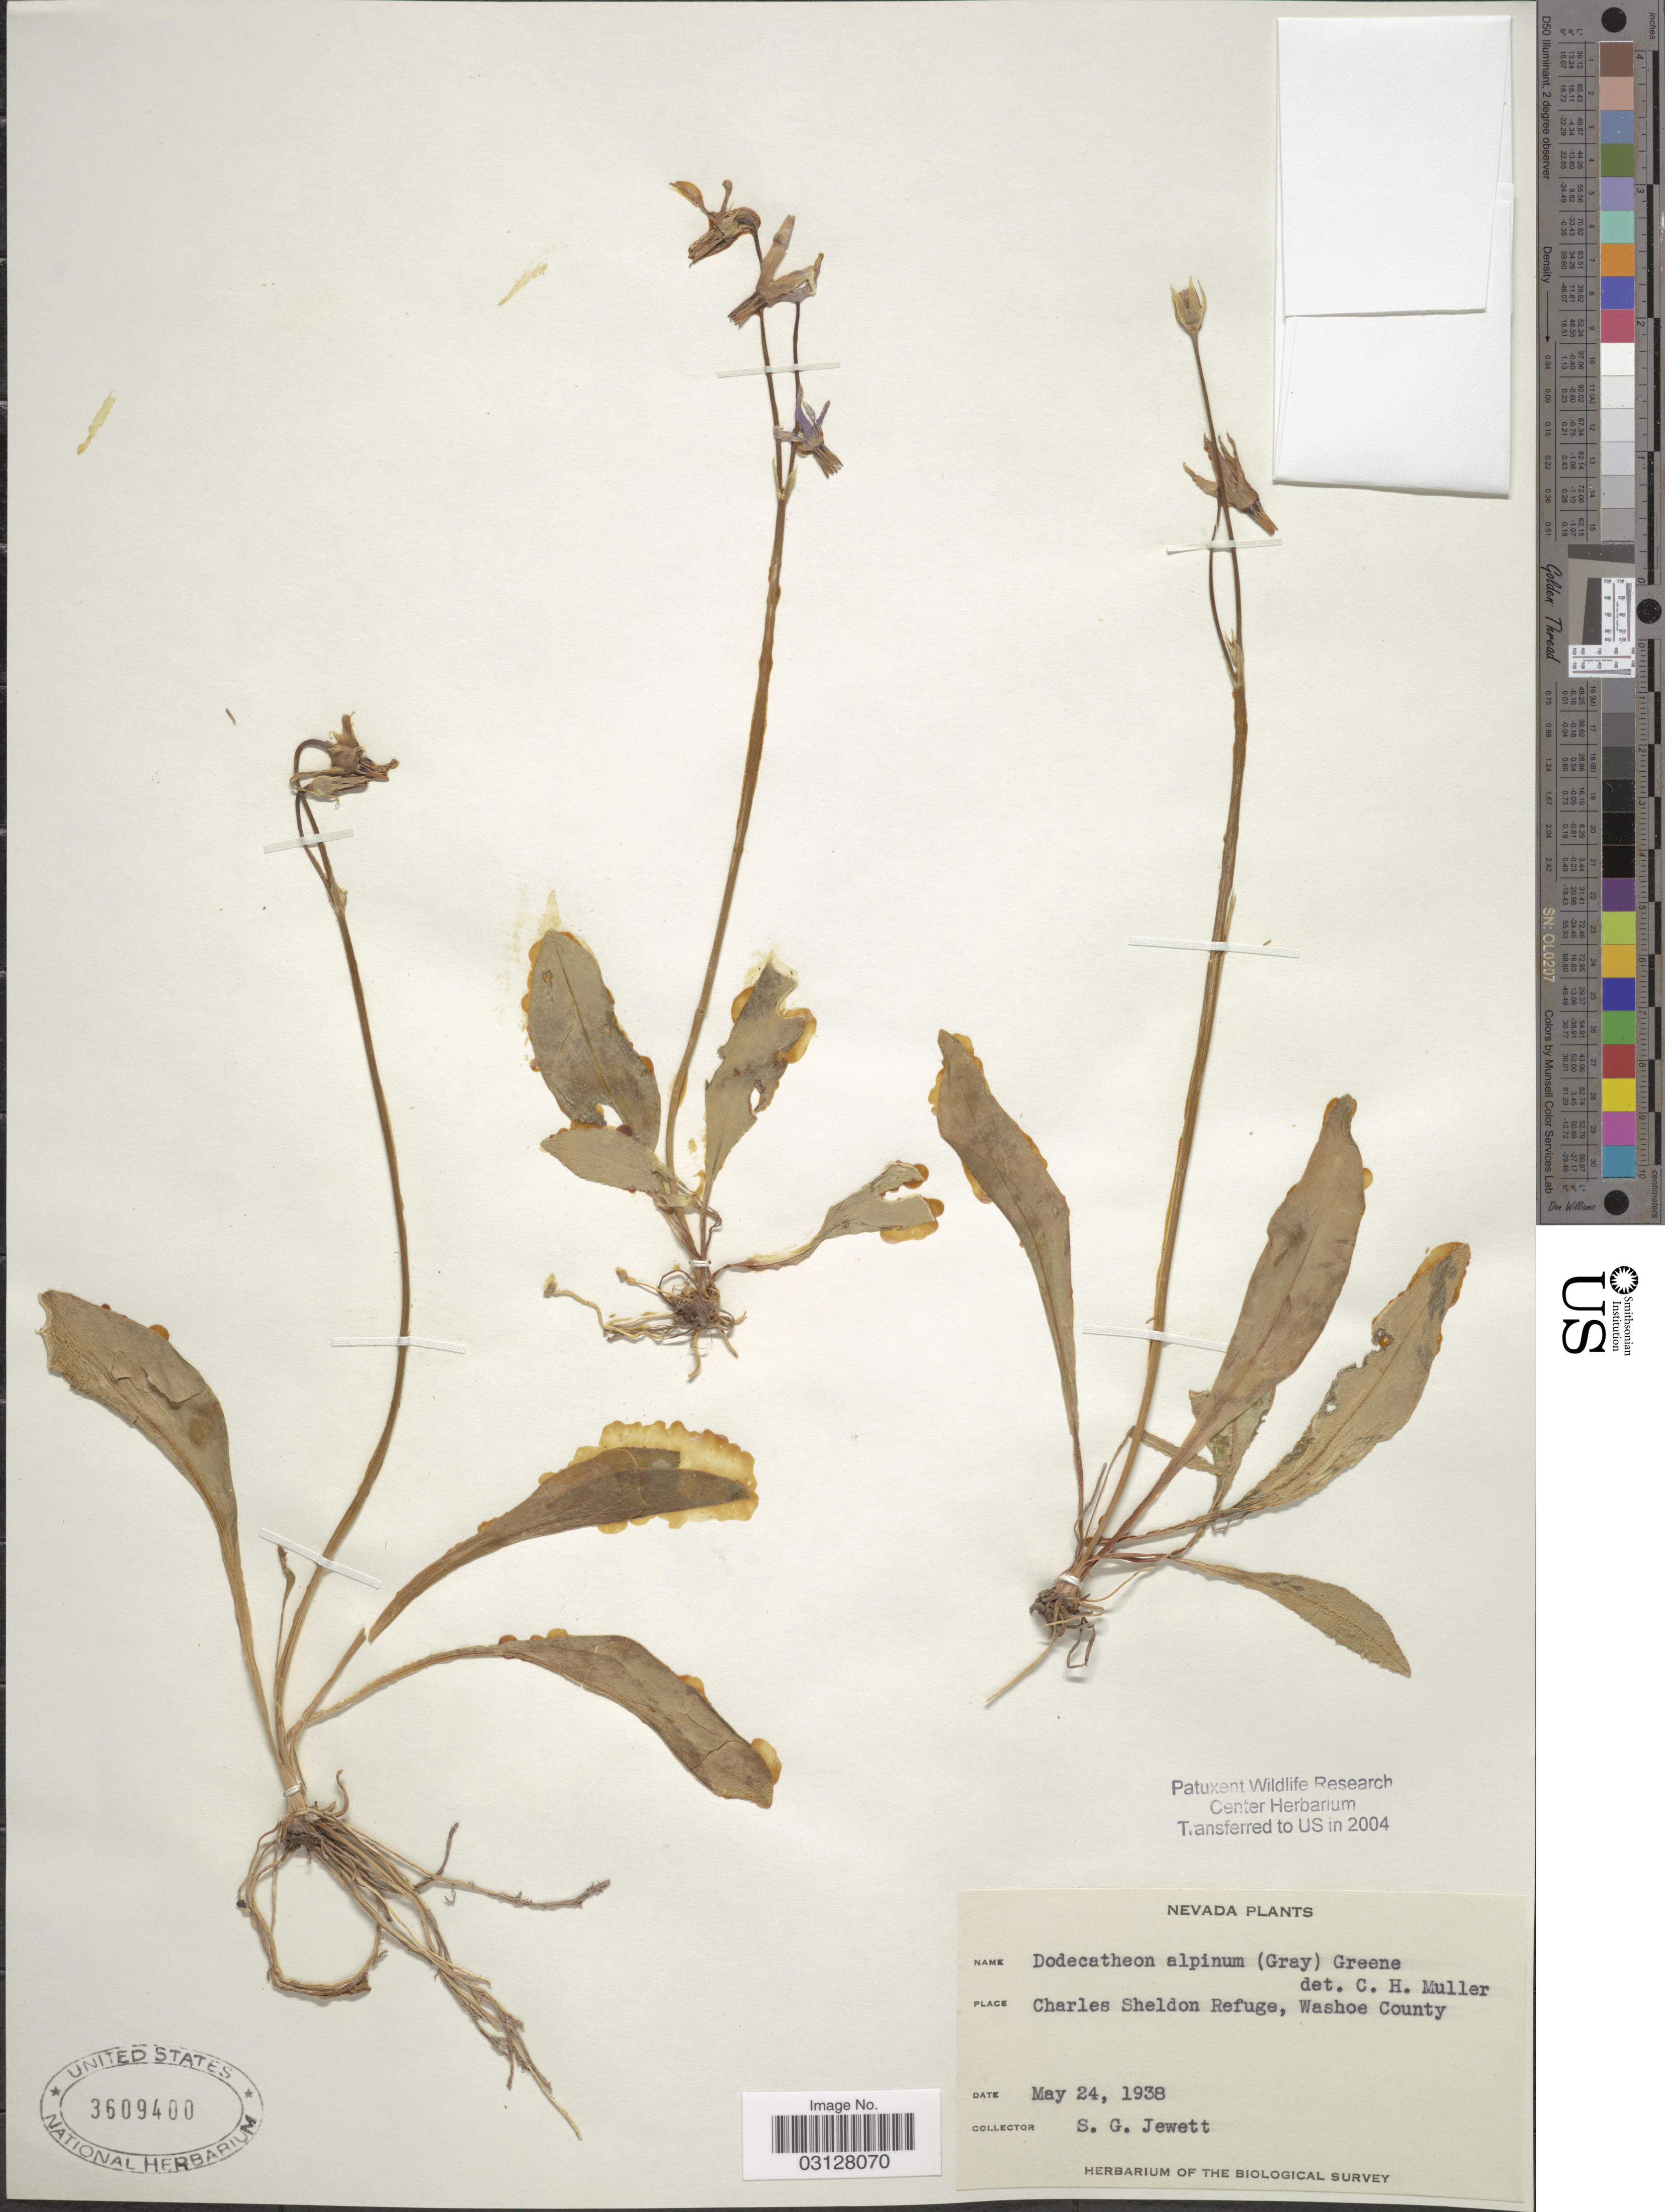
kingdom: Plantae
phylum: Tracheophyta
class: Magnoliopsida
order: Ericales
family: Primulaceae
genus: Dodecatheon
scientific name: Dodecatheon alpinum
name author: (A. Gray) Greene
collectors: S. Jewett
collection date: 1938-05-24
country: United States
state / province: Nevada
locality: Charles Sheldon Refuge, Washoe County.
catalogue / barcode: US 3609400